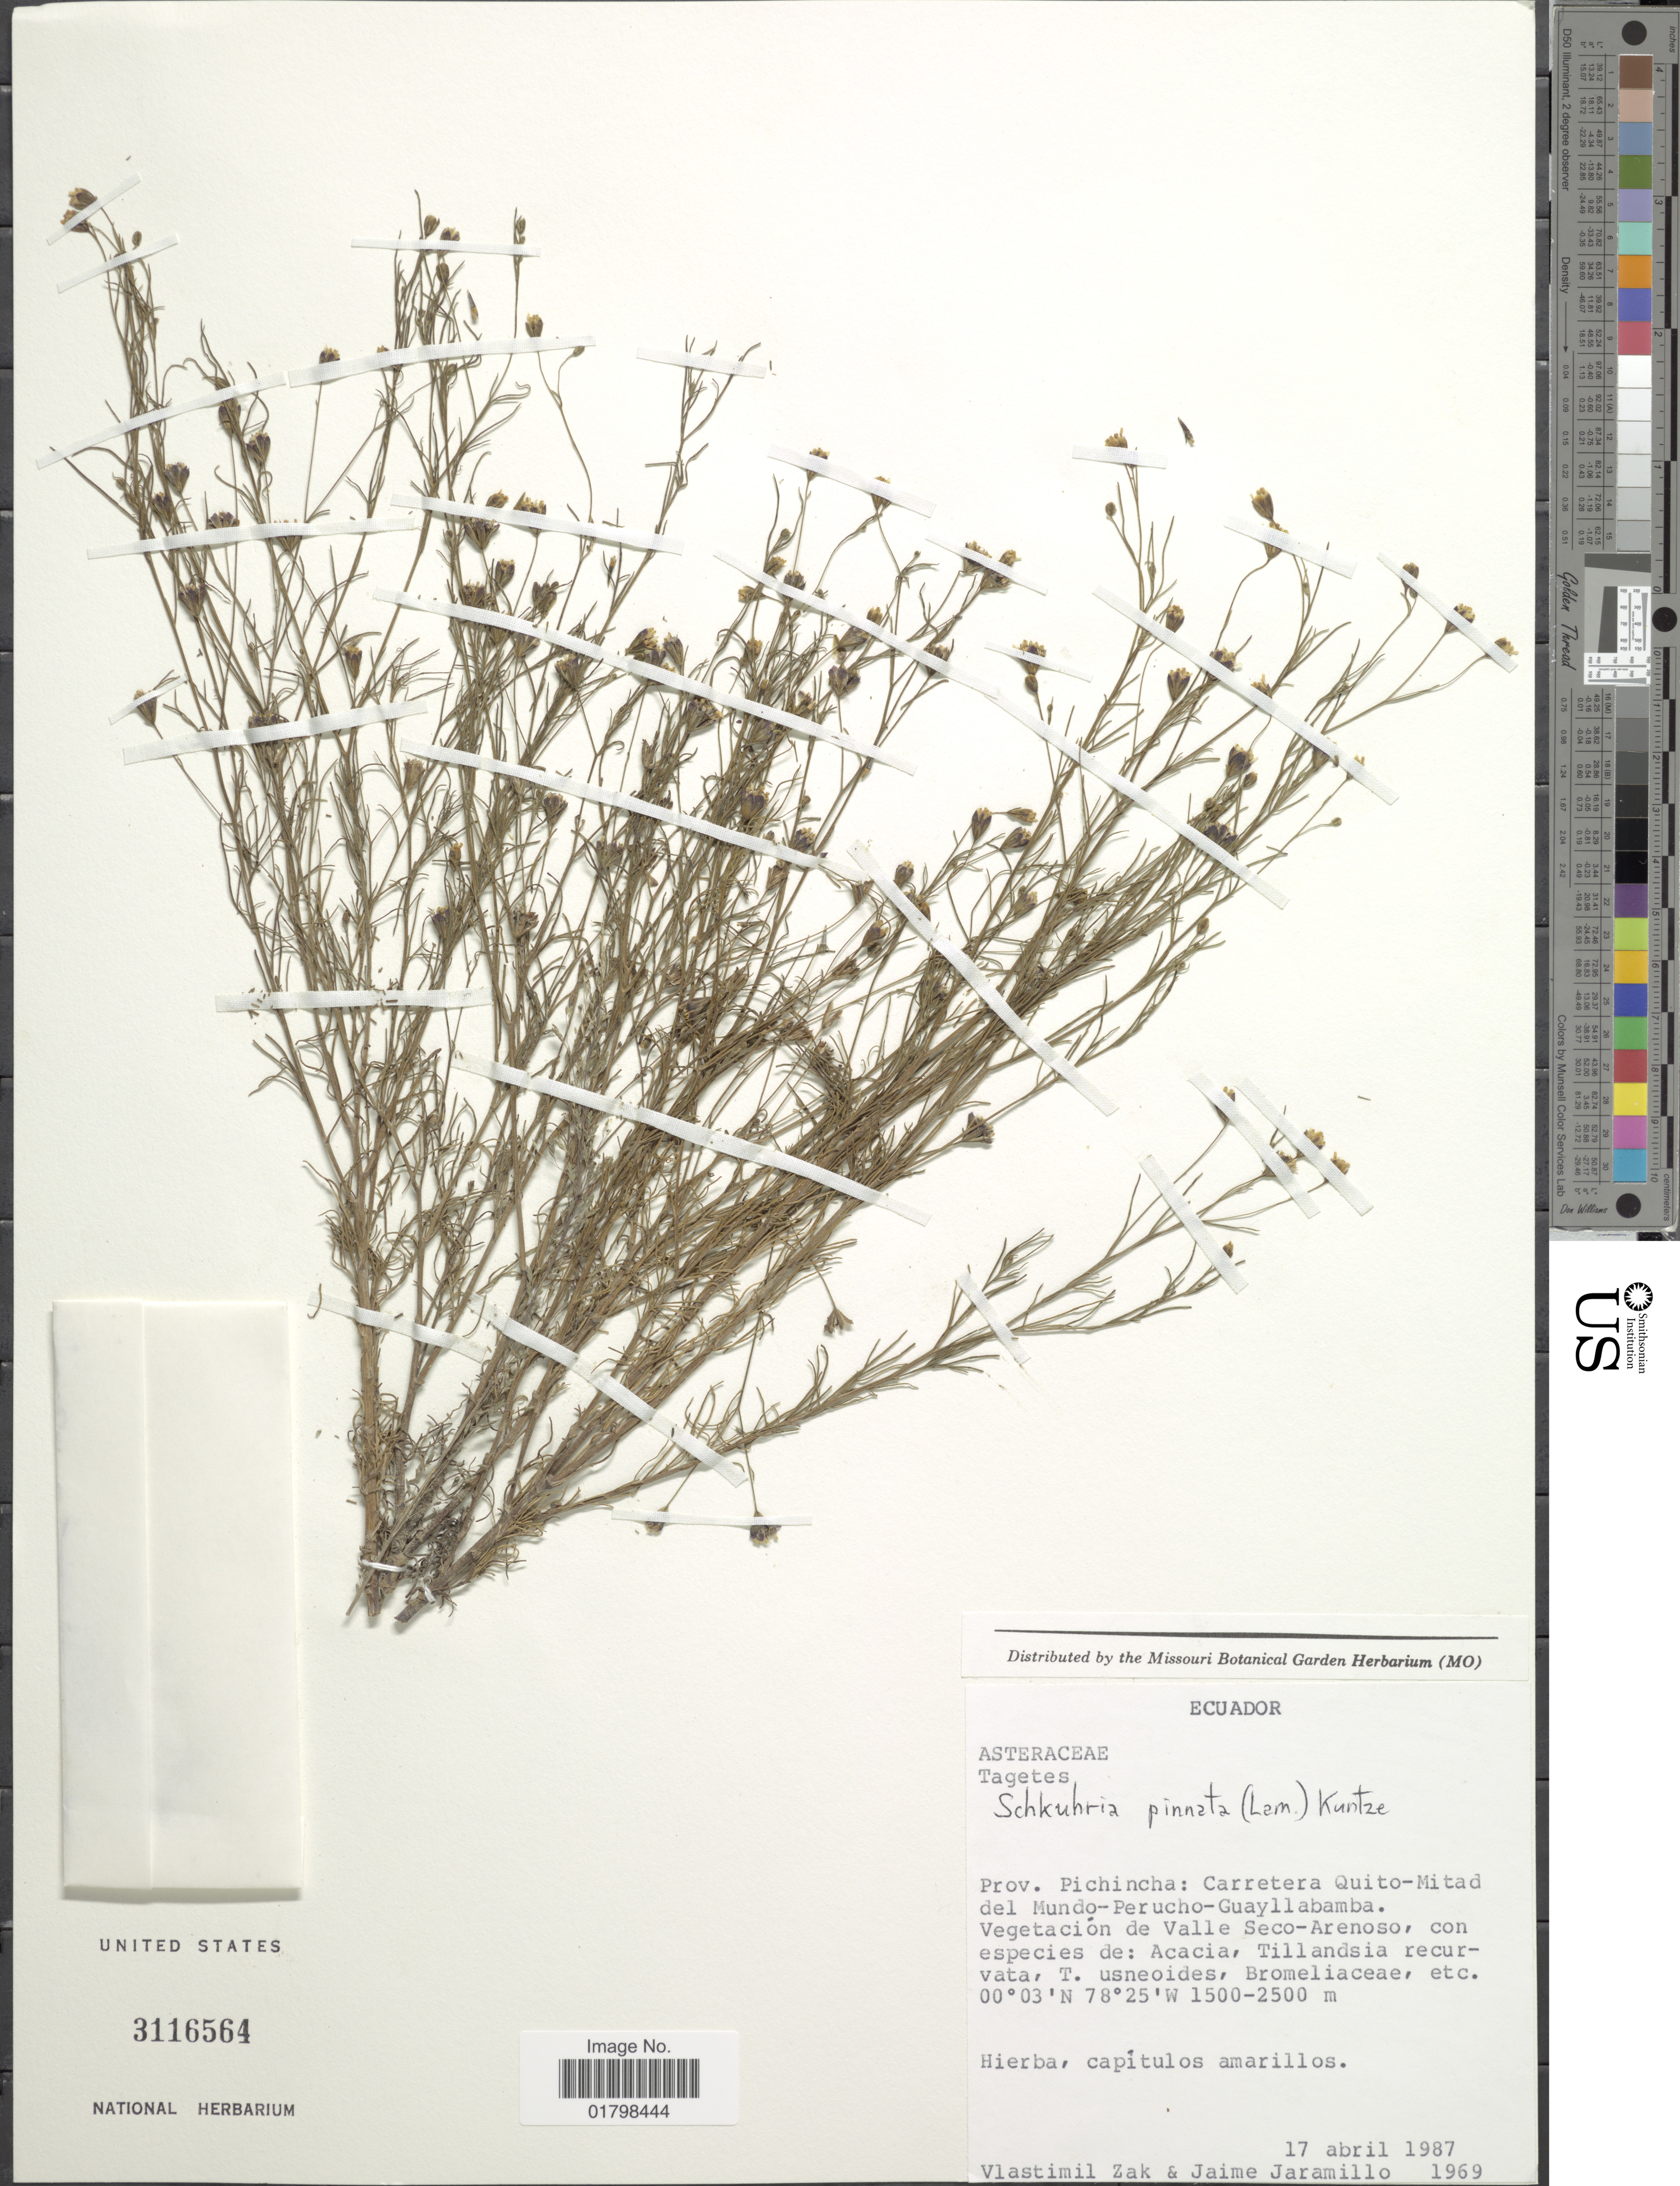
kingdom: Plantae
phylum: Tracheophyta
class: Magnoliopsida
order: Asterales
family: Asteraceae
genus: Schkuhria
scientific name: Schkuhria pinnata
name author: (Lam.) Kuntze ex Thell.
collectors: V. Zak & J. Jaramilo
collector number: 1969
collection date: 1987-04-17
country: Ecuador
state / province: Pichincha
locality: Carretera Quito-Mitad del Mundo-Perucho-Guayllabamba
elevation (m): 1500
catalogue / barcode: US 3116564